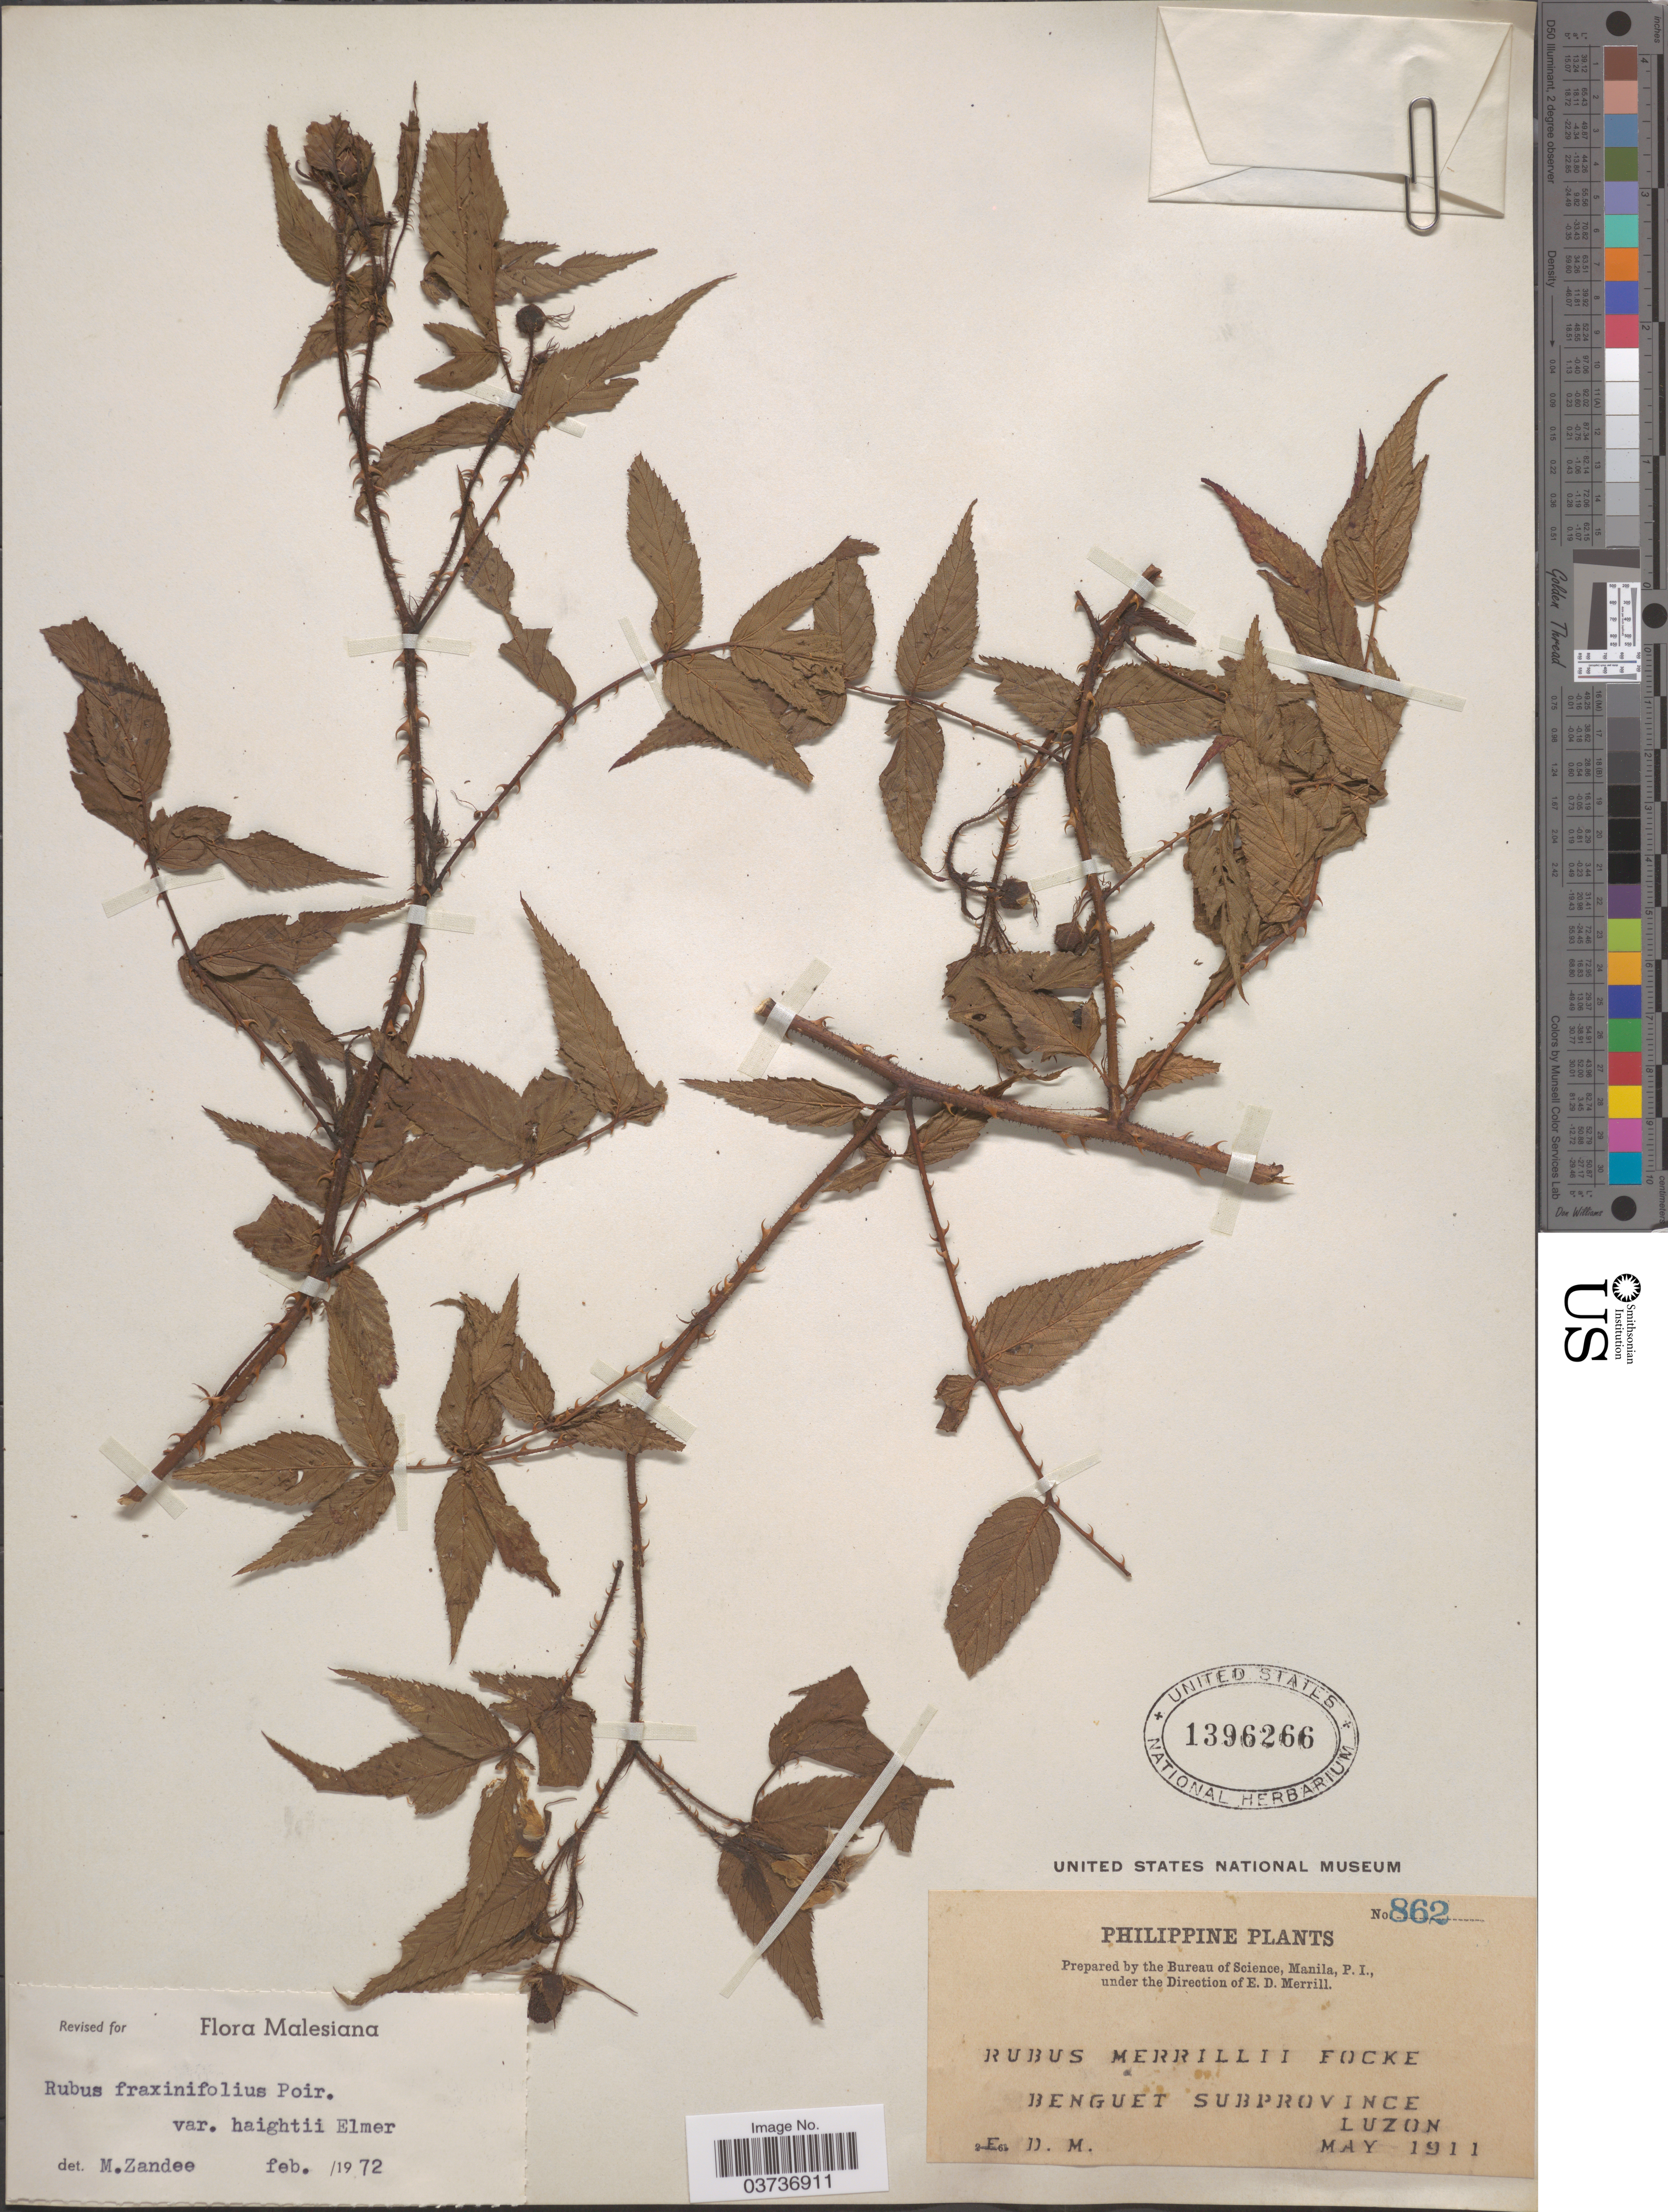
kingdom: Plantae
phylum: Tracheophyta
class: Magnoliopsida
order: Rosales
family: Rosaceae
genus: Rubus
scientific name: Rubus fraxinifolius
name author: Hayata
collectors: E. D. Merrill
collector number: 862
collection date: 1911-05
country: Philippines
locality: Benguet Subprovince. Luzon.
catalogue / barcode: US 1396266